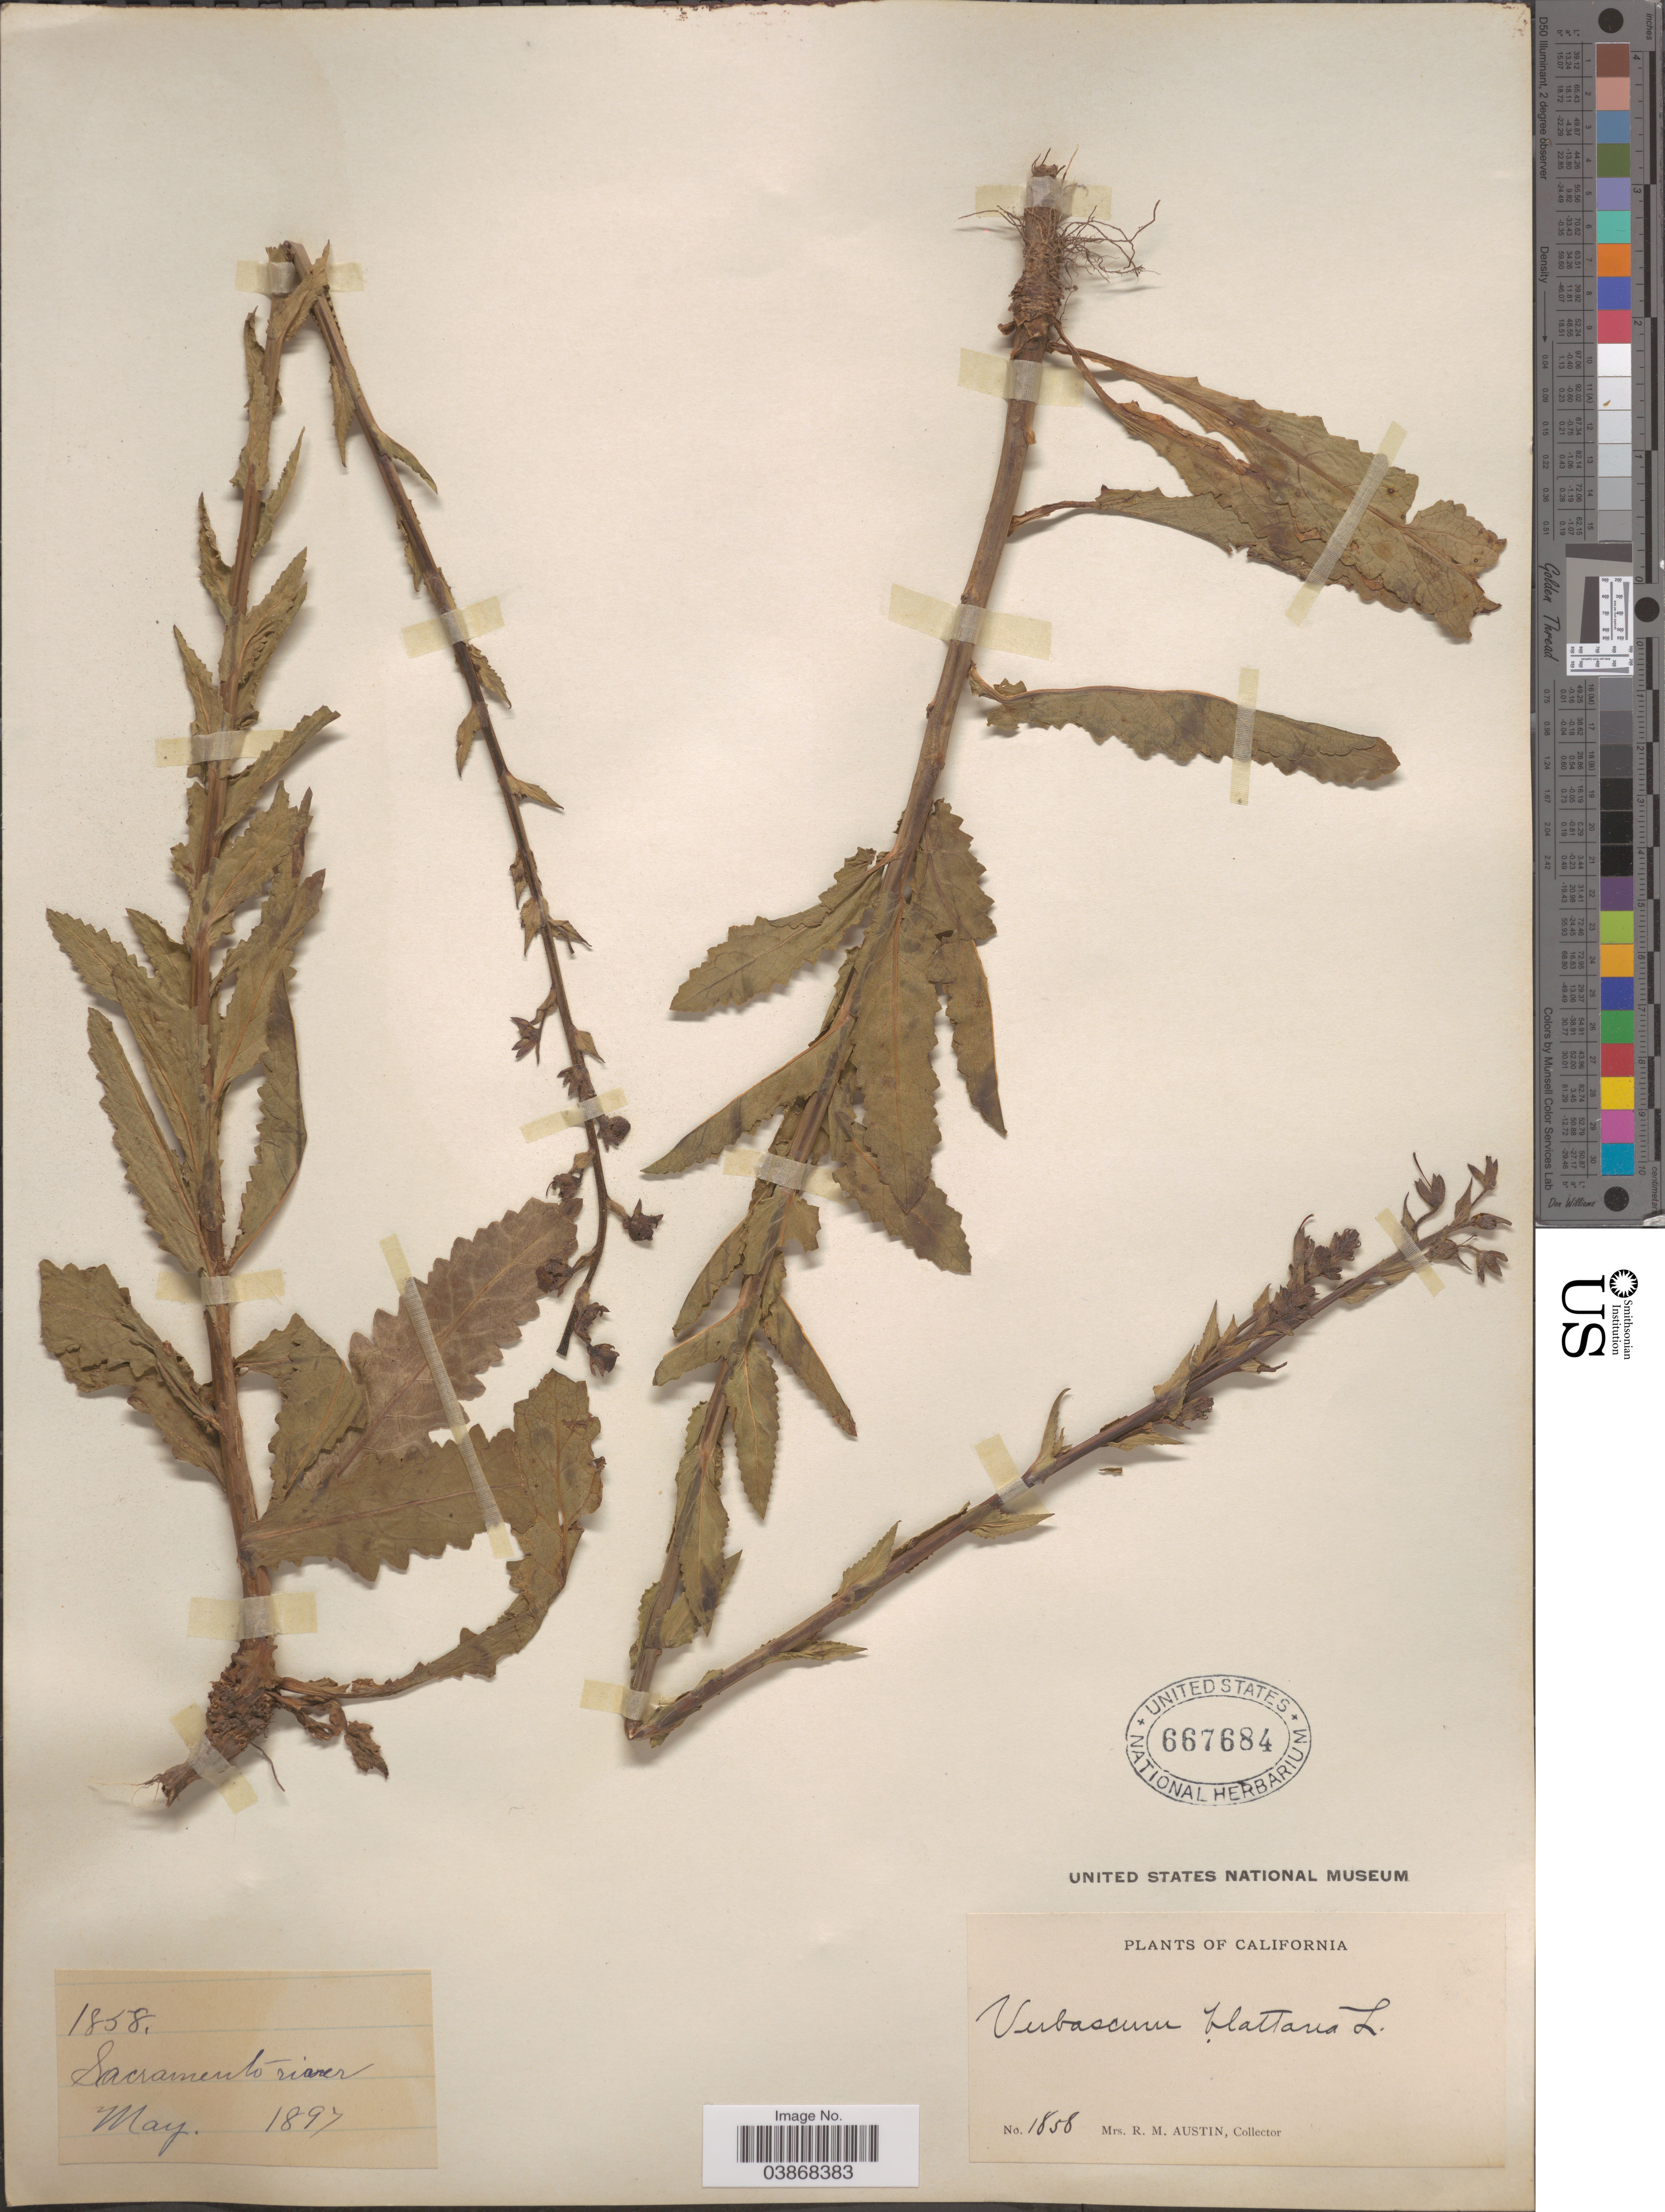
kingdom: Plantae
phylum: Tracheophyta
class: Magnoliopsida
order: Lamiales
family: Scrophulariaceae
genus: Verbascum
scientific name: Verbascum blattaria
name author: L.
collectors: R. Austin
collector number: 1858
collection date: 1897-05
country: United States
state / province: California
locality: Sacramento river.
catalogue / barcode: US 667684